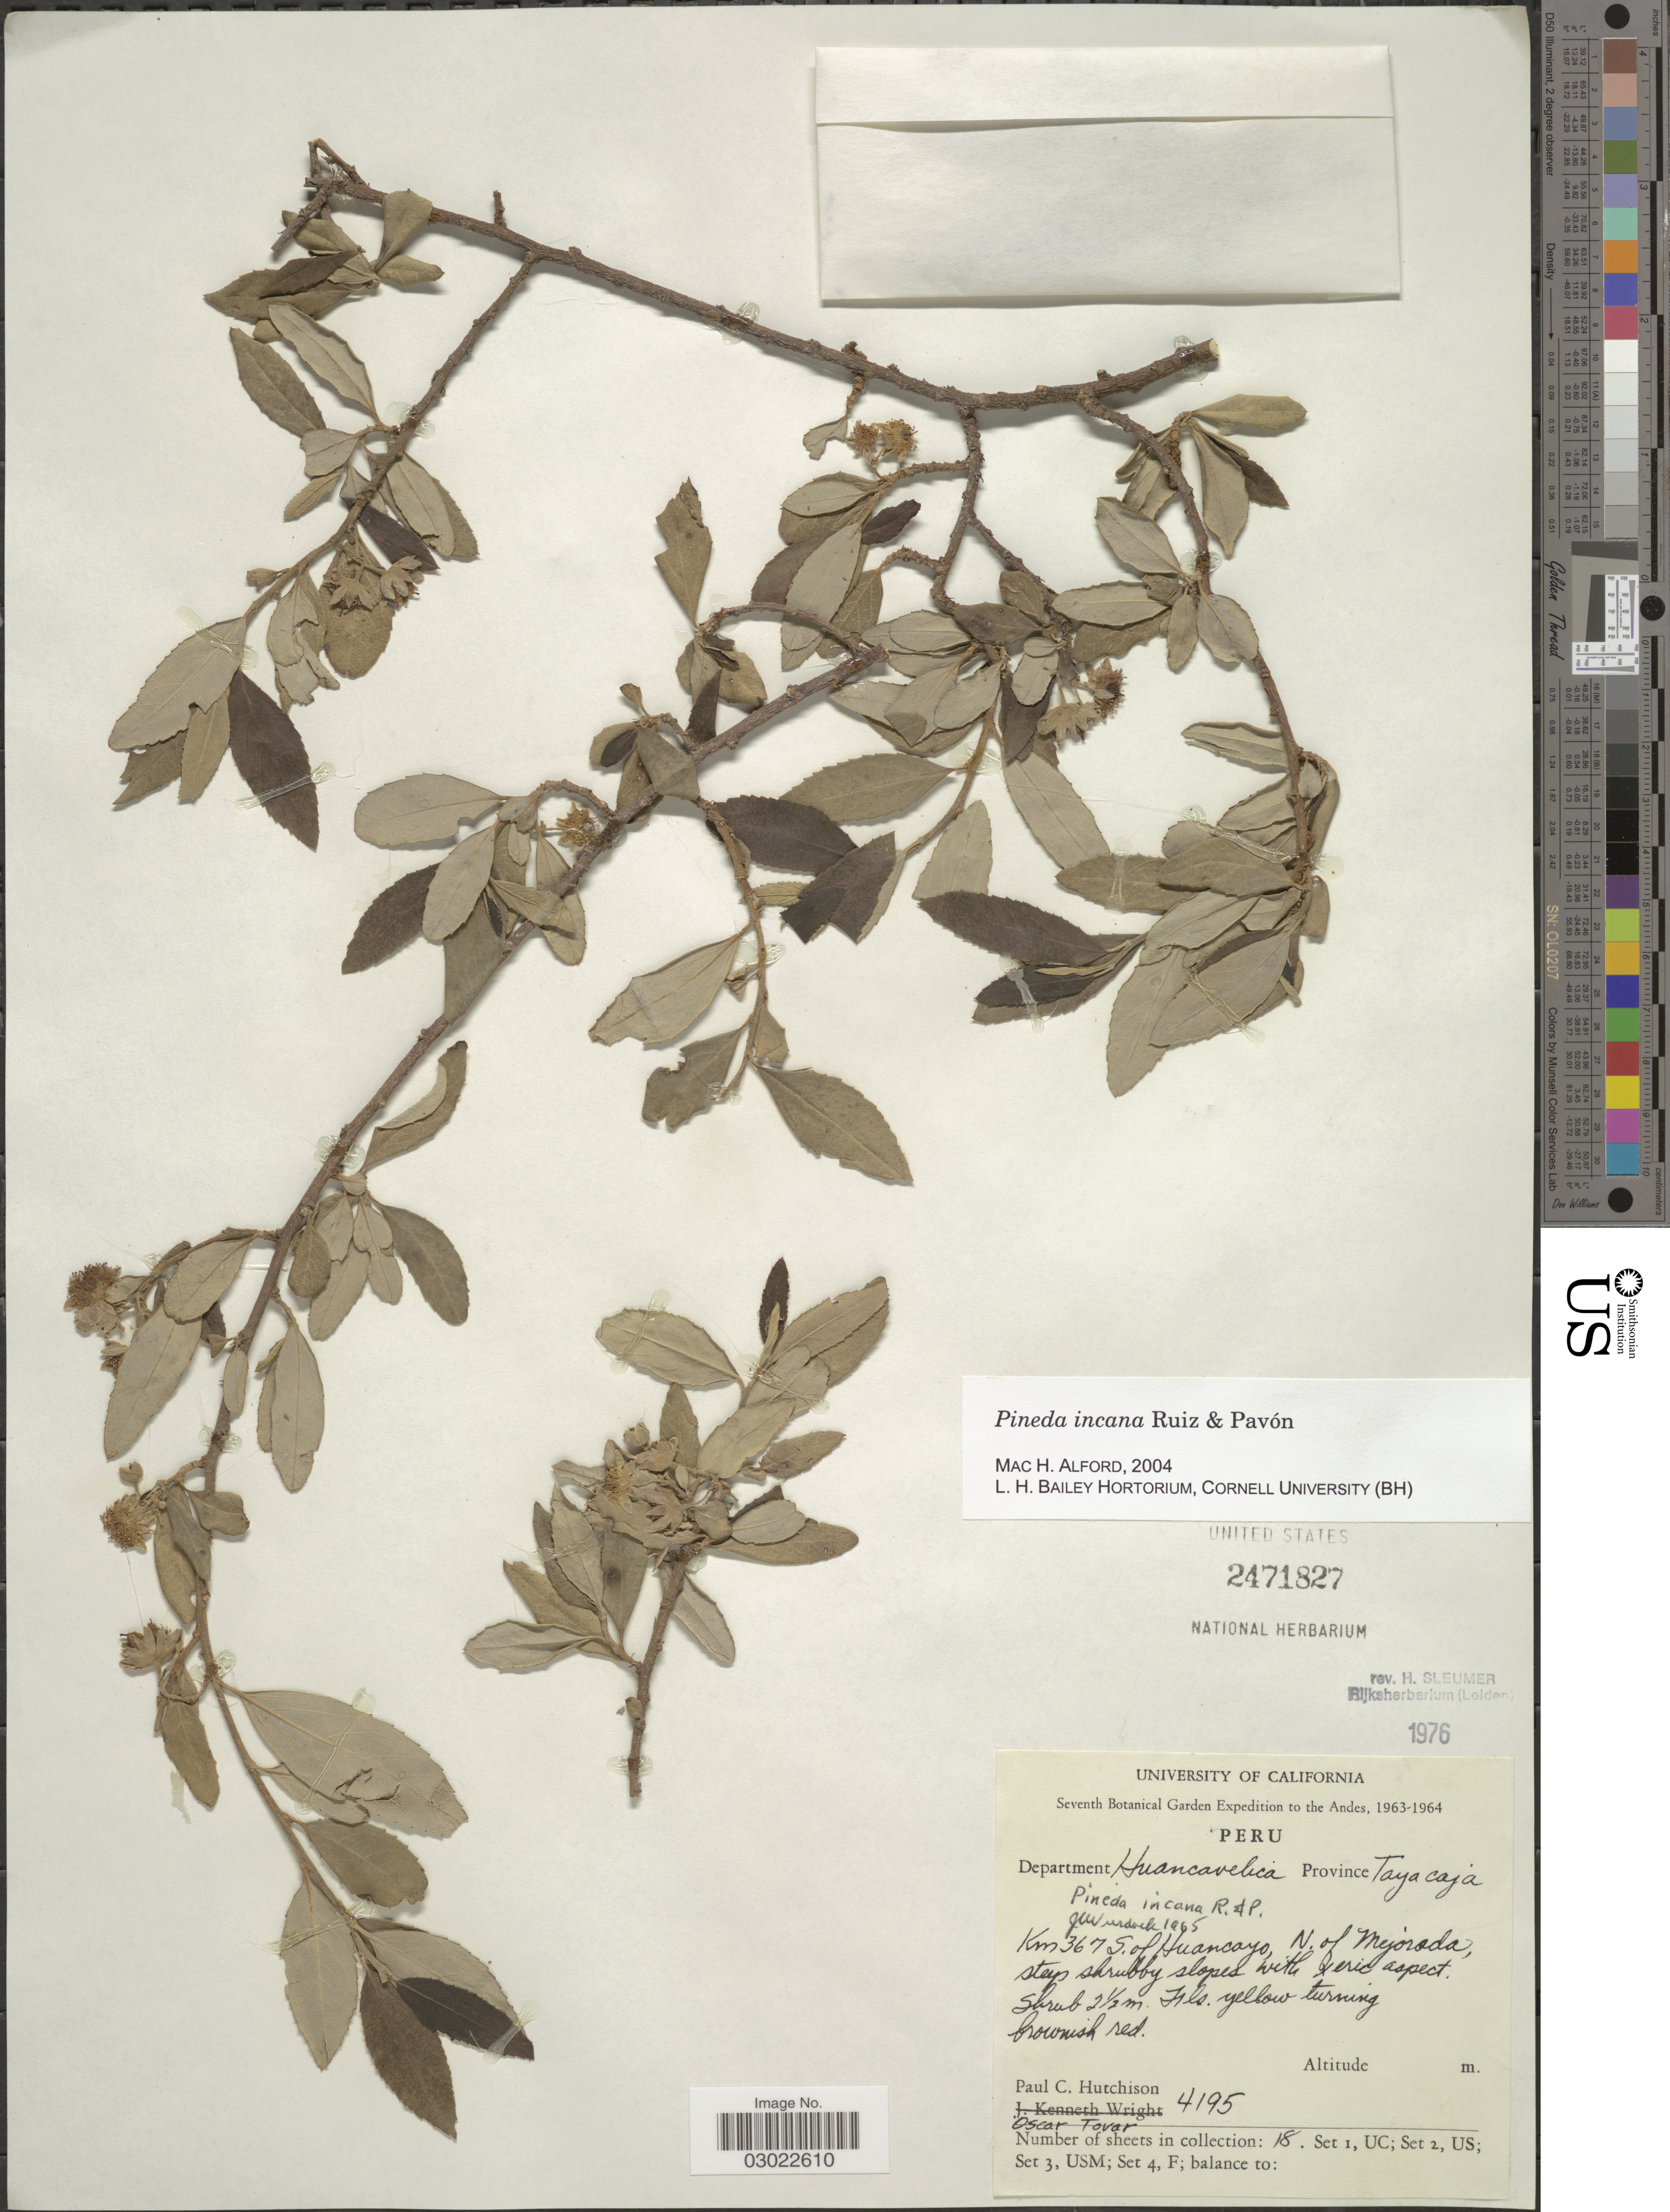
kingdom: Plantae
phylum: Tracheophyta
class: Magnoliopsida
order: Malpighiales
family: Salicaceae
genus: Pineda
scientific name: Pineda incana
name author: Ruiz & Pav.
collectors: P. C. Hutchison & Ó. Tovar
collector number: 4195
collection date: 1963/1964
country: Peru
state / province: Huancavelica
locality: The Andes. Department Huancavelica. Province Tayacaja. Km 36 M S. of Huancayo, N of Mejorada.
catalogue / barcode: US 2471827